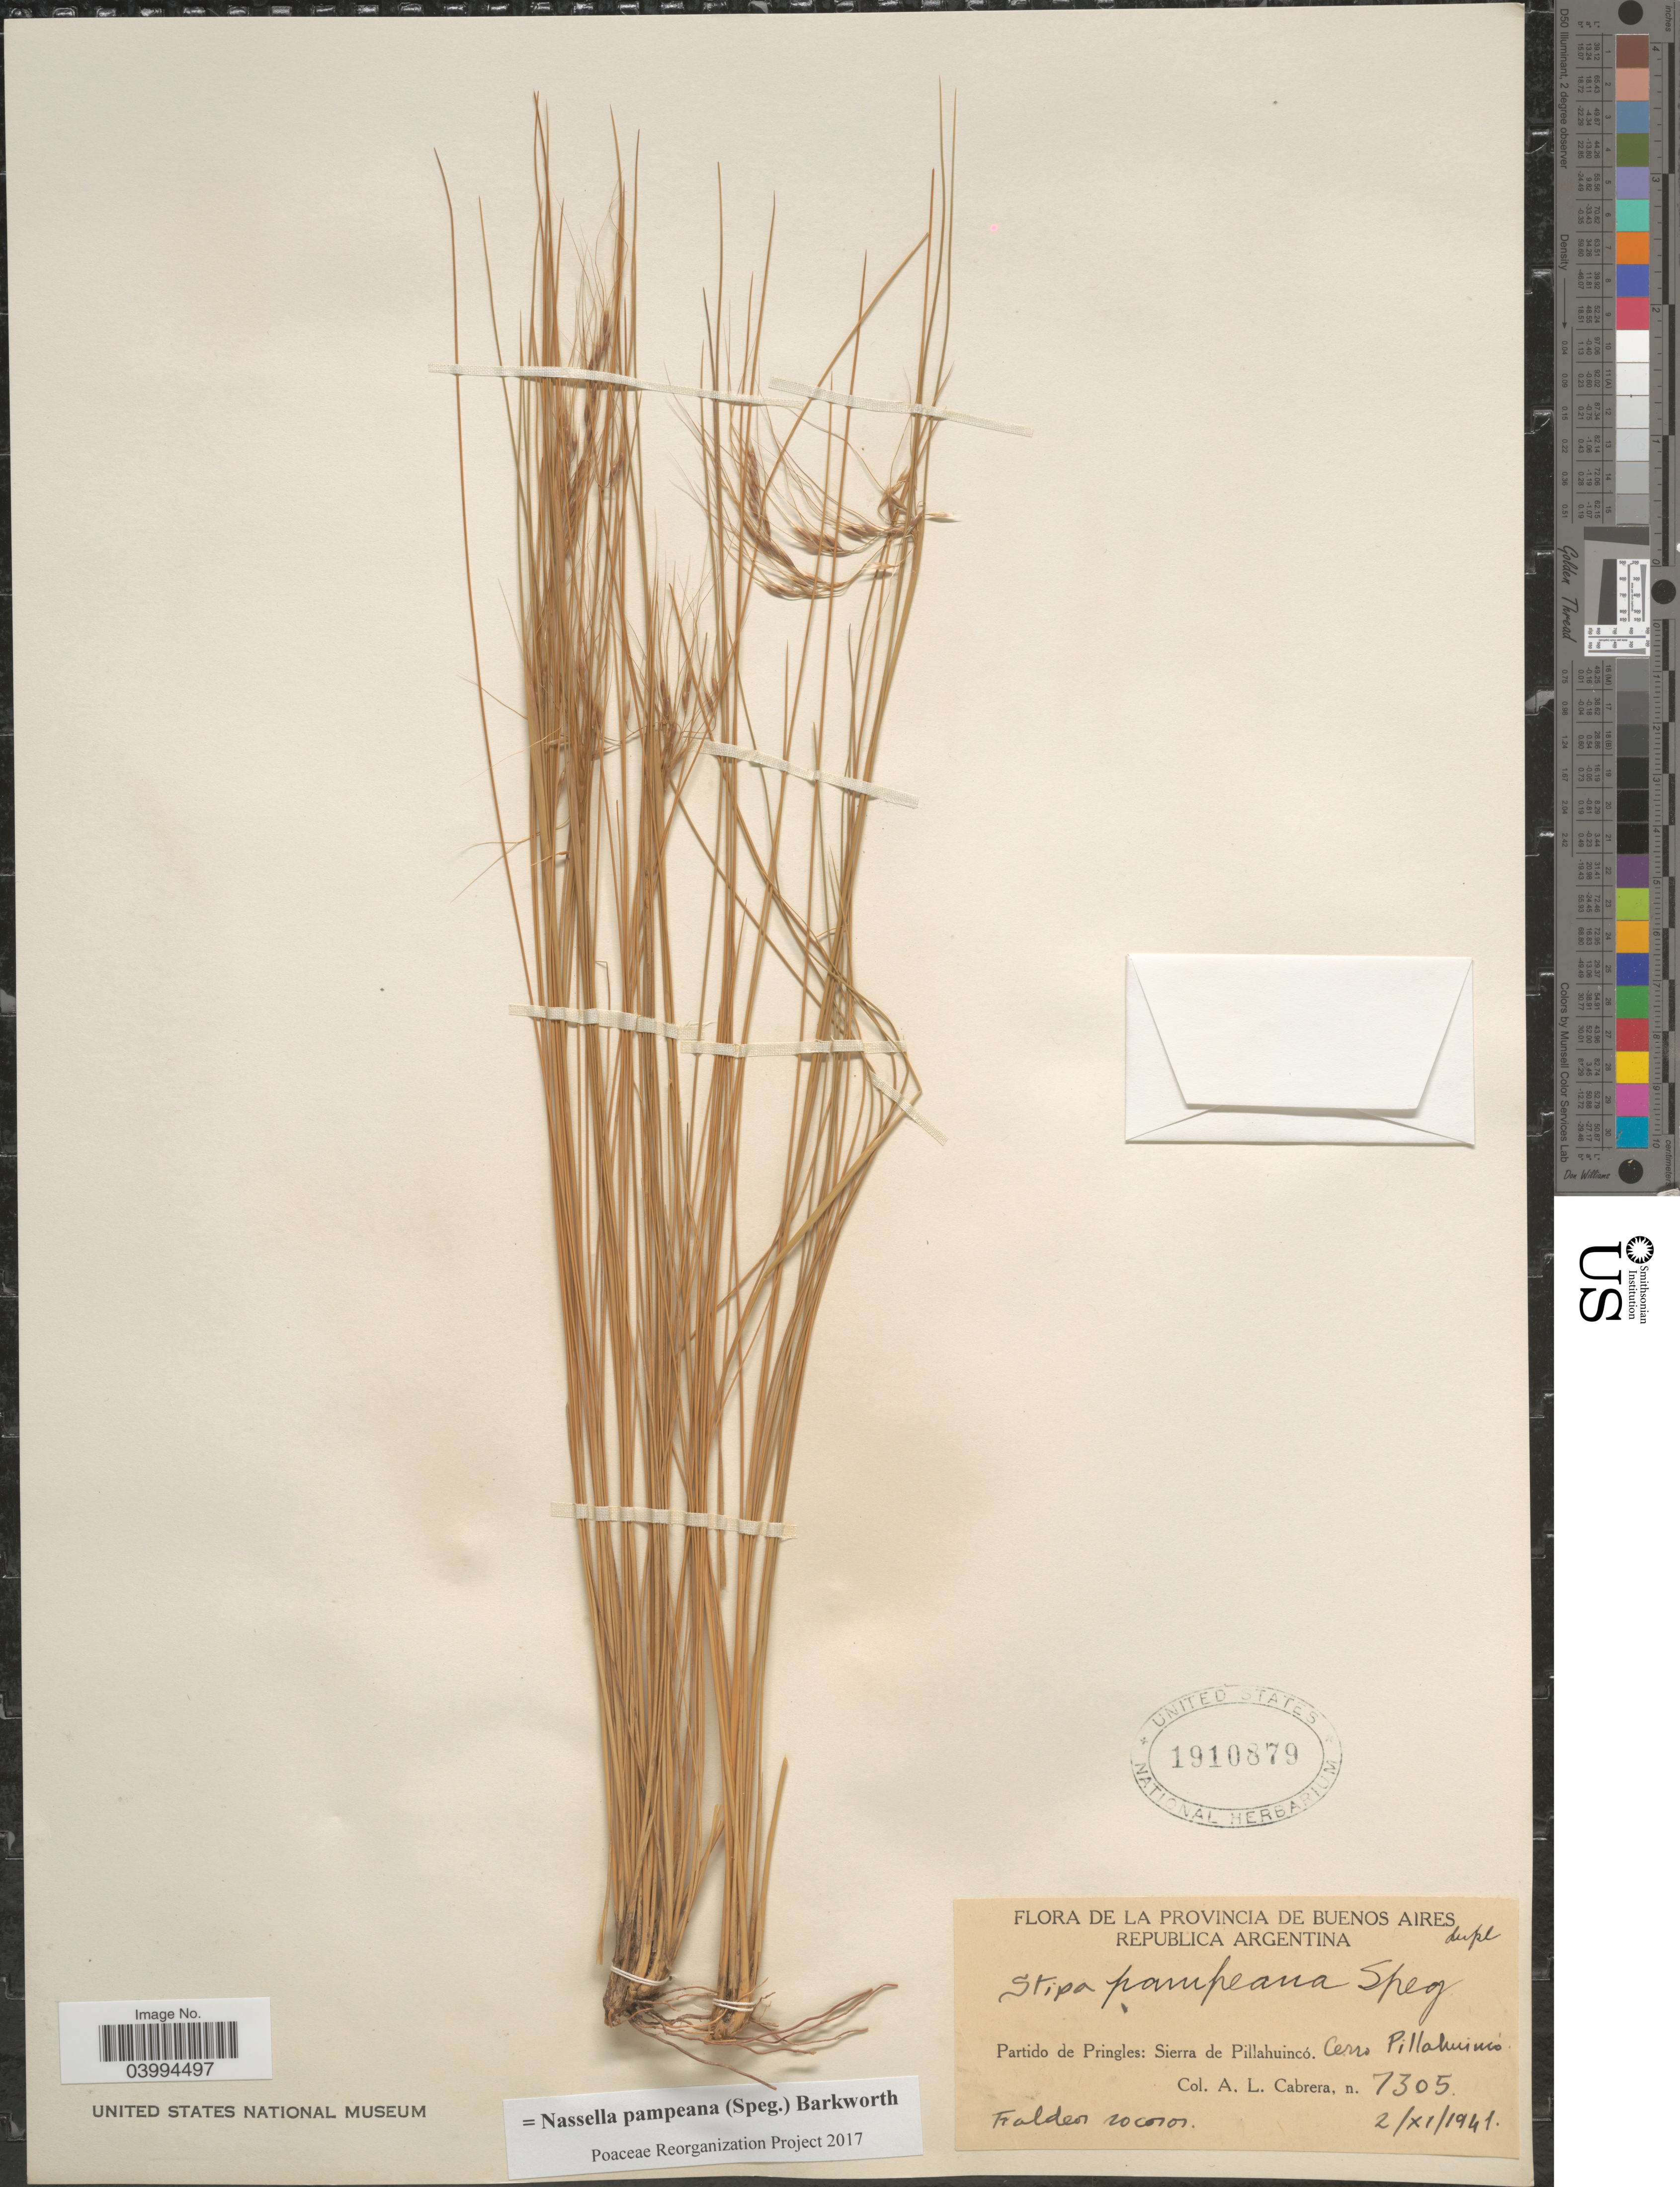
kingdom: Plantae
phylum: Tracheophyta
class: Liliopsida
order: Poales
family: Poaceae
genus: Nassella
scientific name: Nassella pampeana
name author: (Speg.) Barkworth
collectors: A. L. Cabrera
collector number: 7305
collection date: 1941-11-02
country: Argentina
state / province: Buenos Aires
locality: Partido de Pringles: Sierra de Pillahuincó. Cerro Pillahuincó.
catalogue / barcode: US 1910879